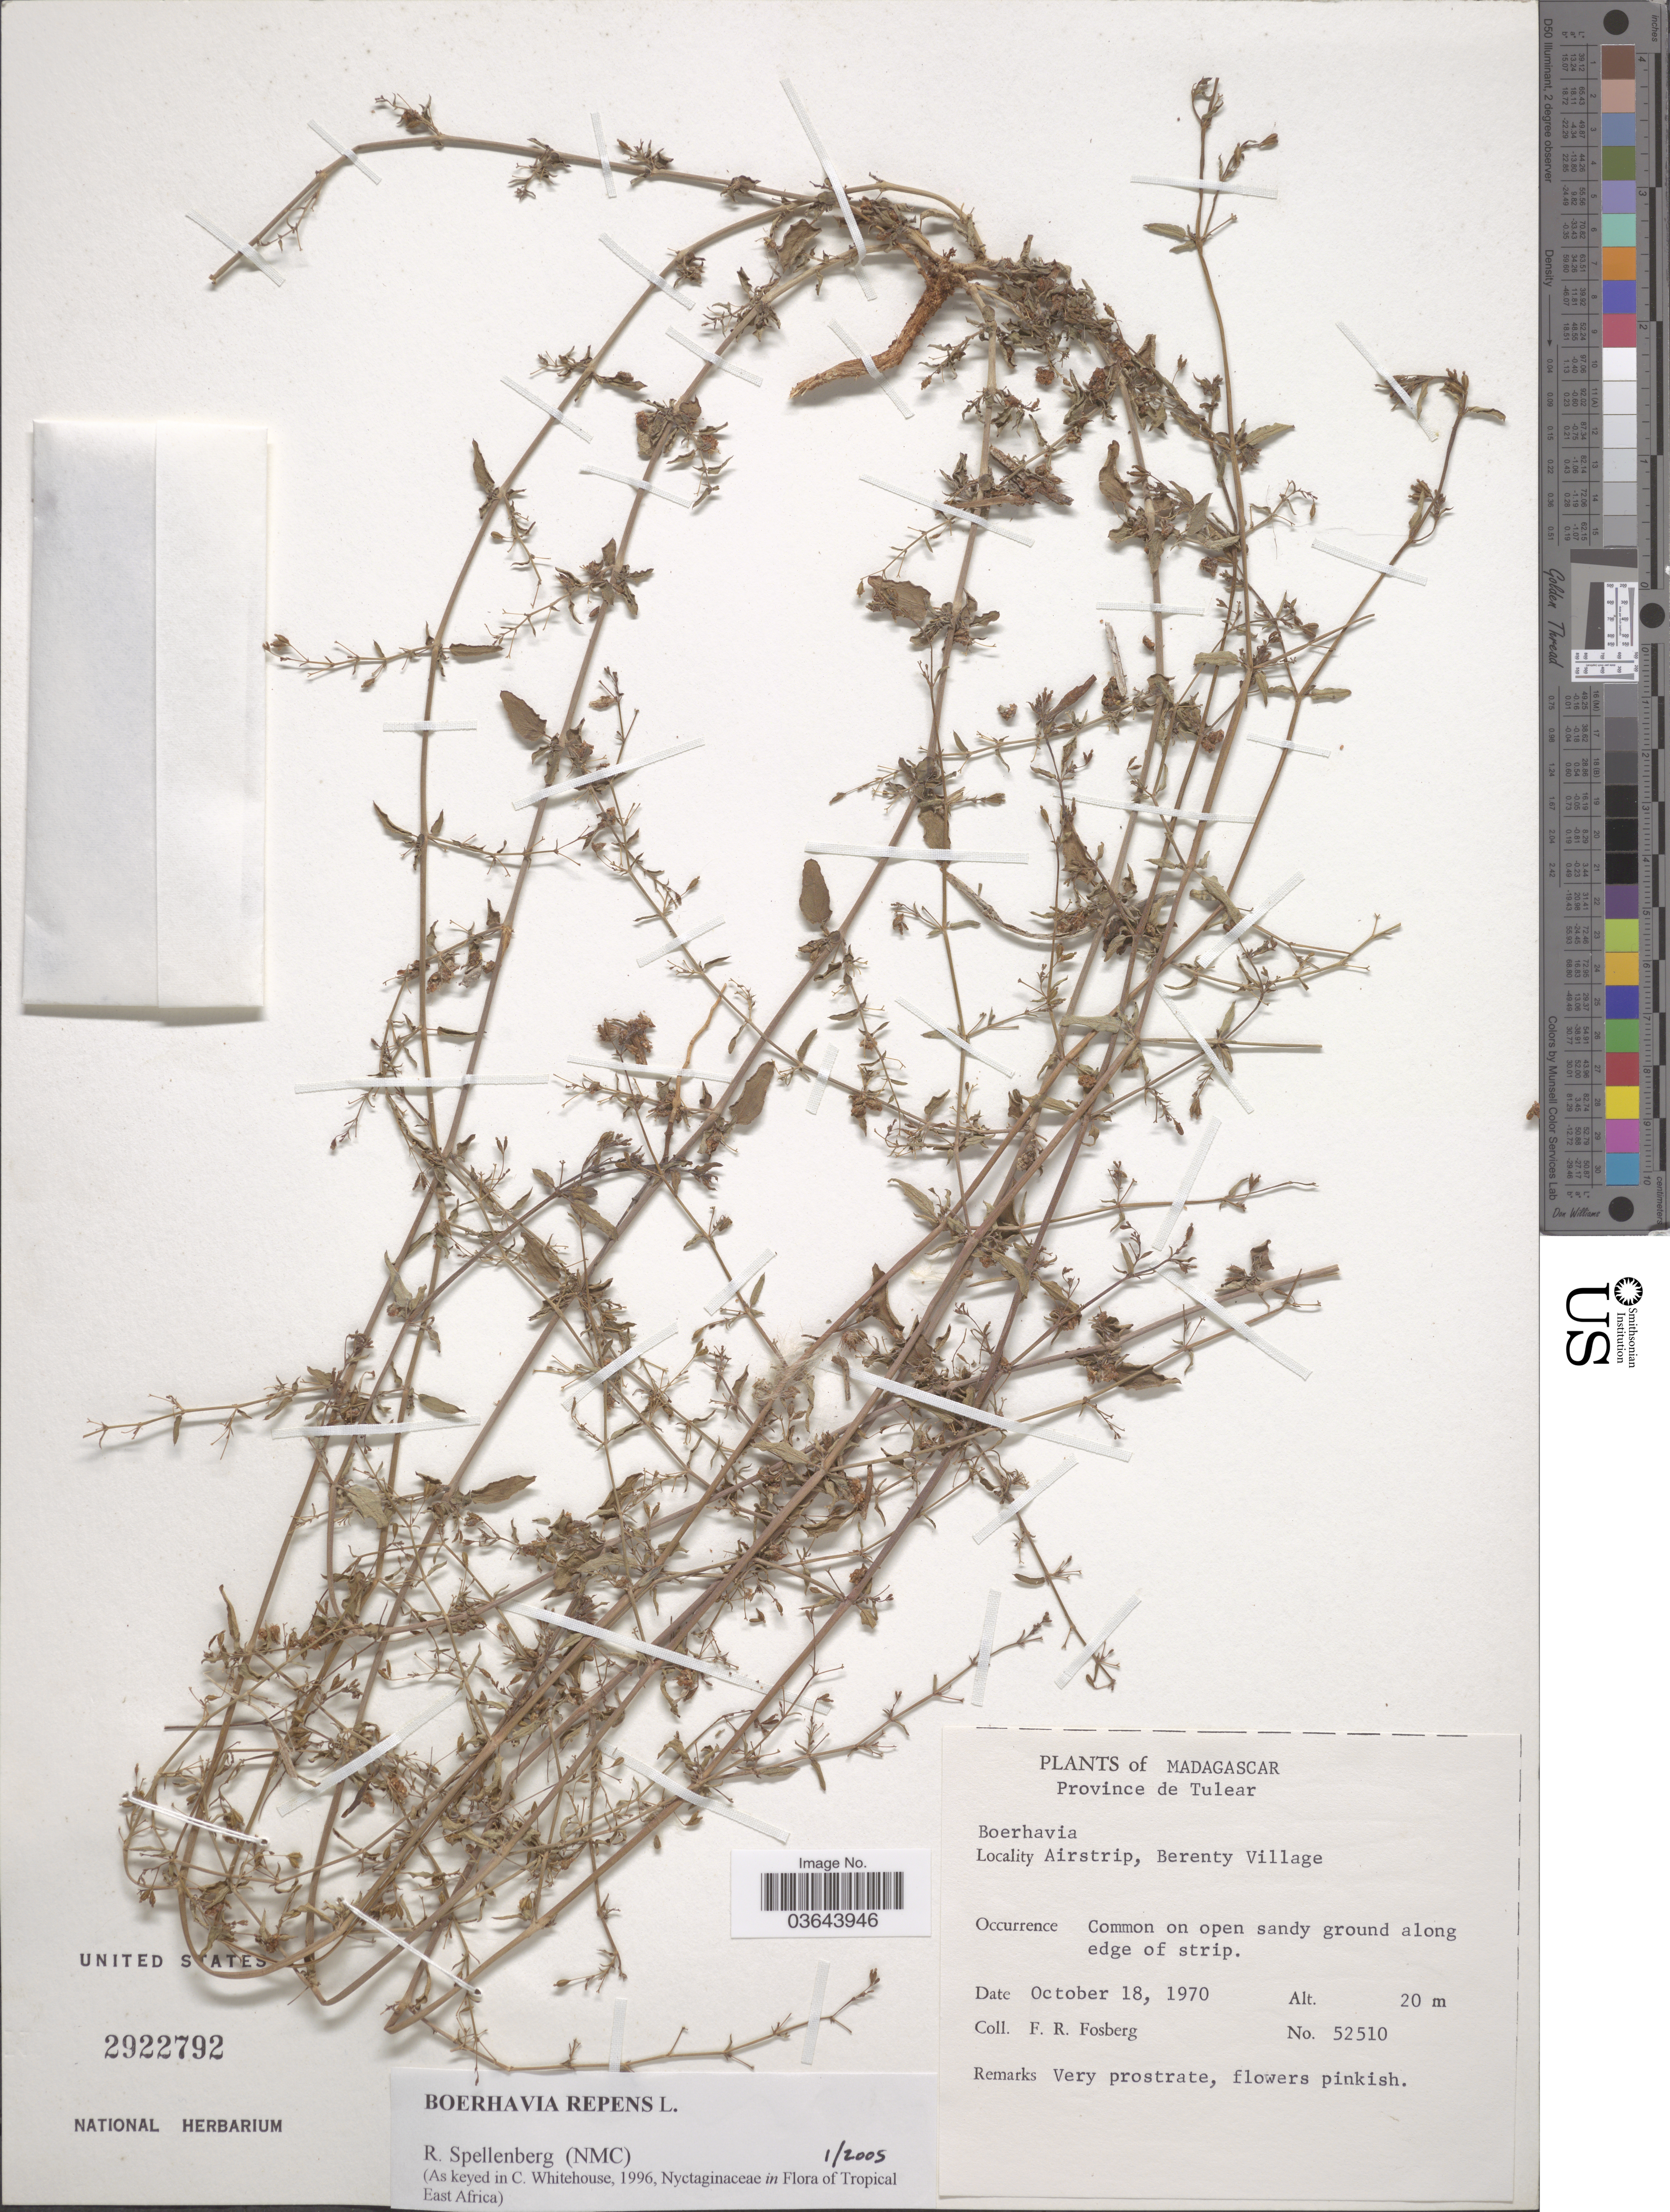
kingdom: Plantae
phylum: Tracheophyta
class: Magnoliopsida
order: Caryophyllales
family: Nyctaginaceae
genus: Boerhavia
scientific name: Boerhavia repens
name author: L.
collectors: F. R. Fosberg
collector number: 52510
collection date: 1970-10-18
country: Madagascar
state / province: Anosy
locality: Province de Tulear. Airstrip, Berenty Village.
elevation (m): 20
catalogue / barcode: US 2922792